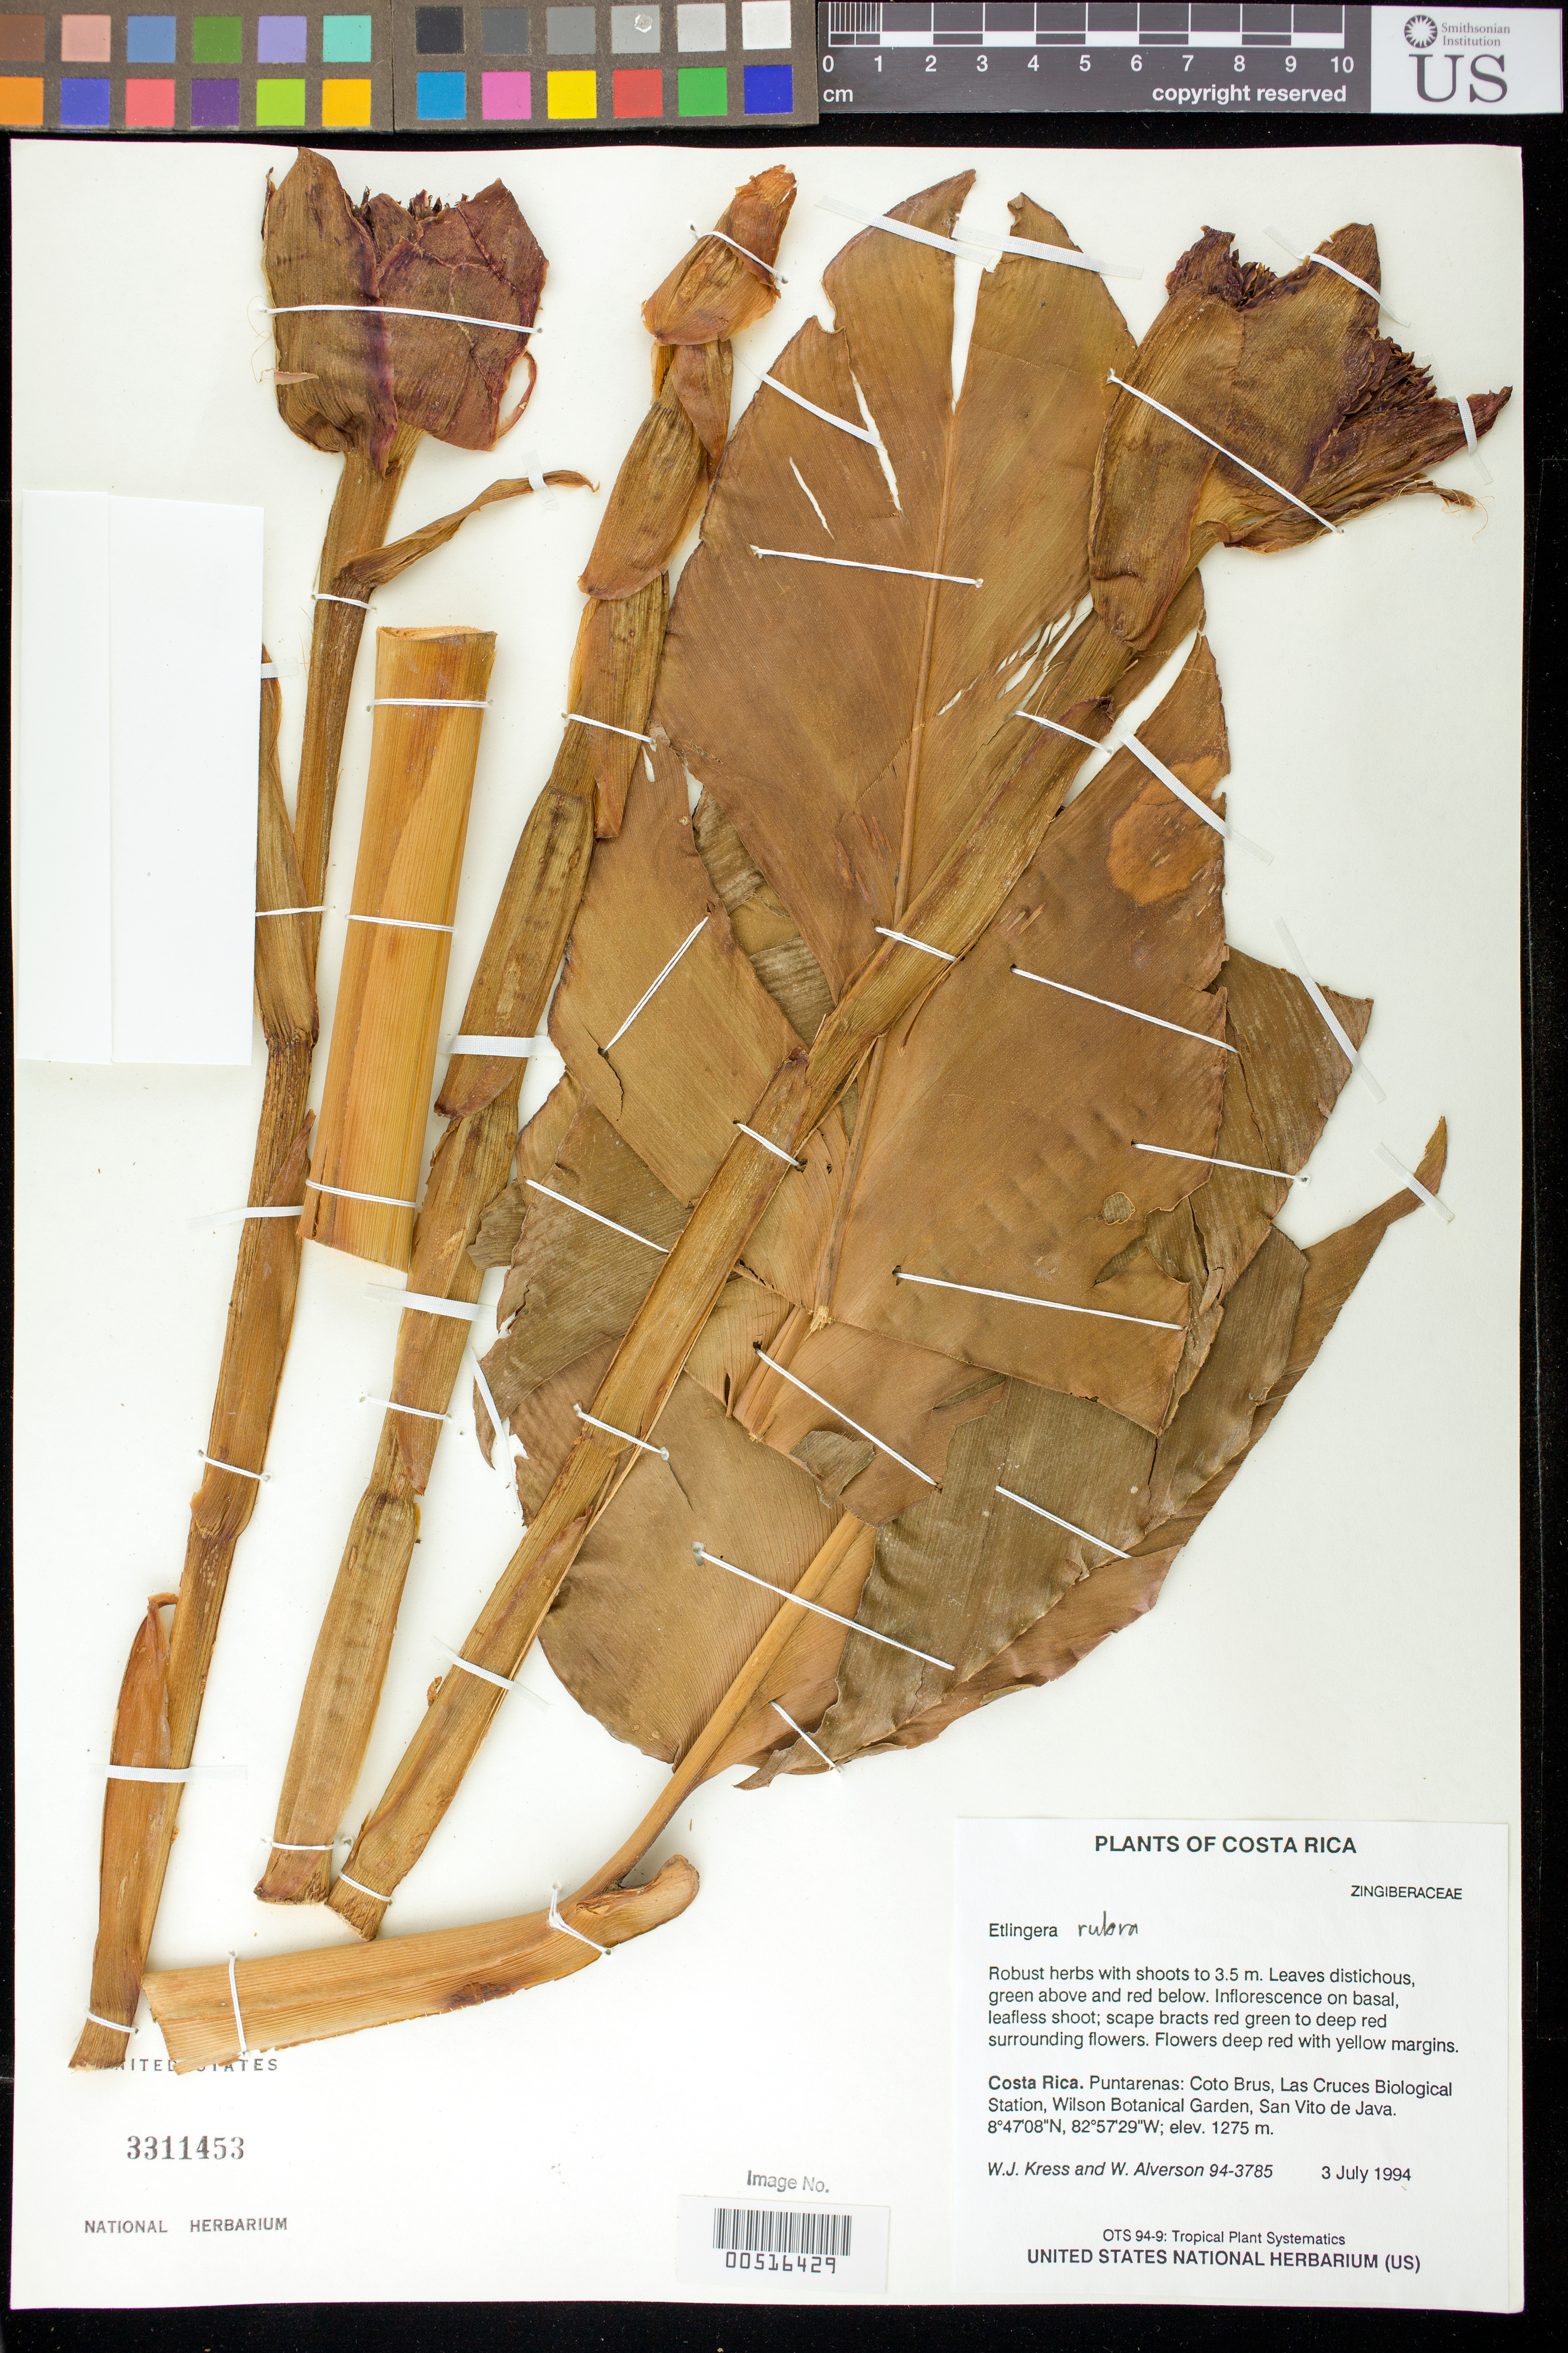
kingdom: Plantae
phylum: Tracheophyta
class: Liliopsida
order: Zingiberales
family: Zingiberaceae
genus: Etlingera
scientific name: Etlingera rubra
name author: R.M. Sm.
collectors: W. J. Kress & W. S. Alverson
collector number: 94-3785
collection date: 1994-07-03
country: Costa Rica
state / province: Puntarenas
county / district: Coto Brus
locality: Las Cruces Biological Station, Wilson Botanical Garden, San Vito de Java.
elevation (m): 1275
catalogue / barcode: US 3311453